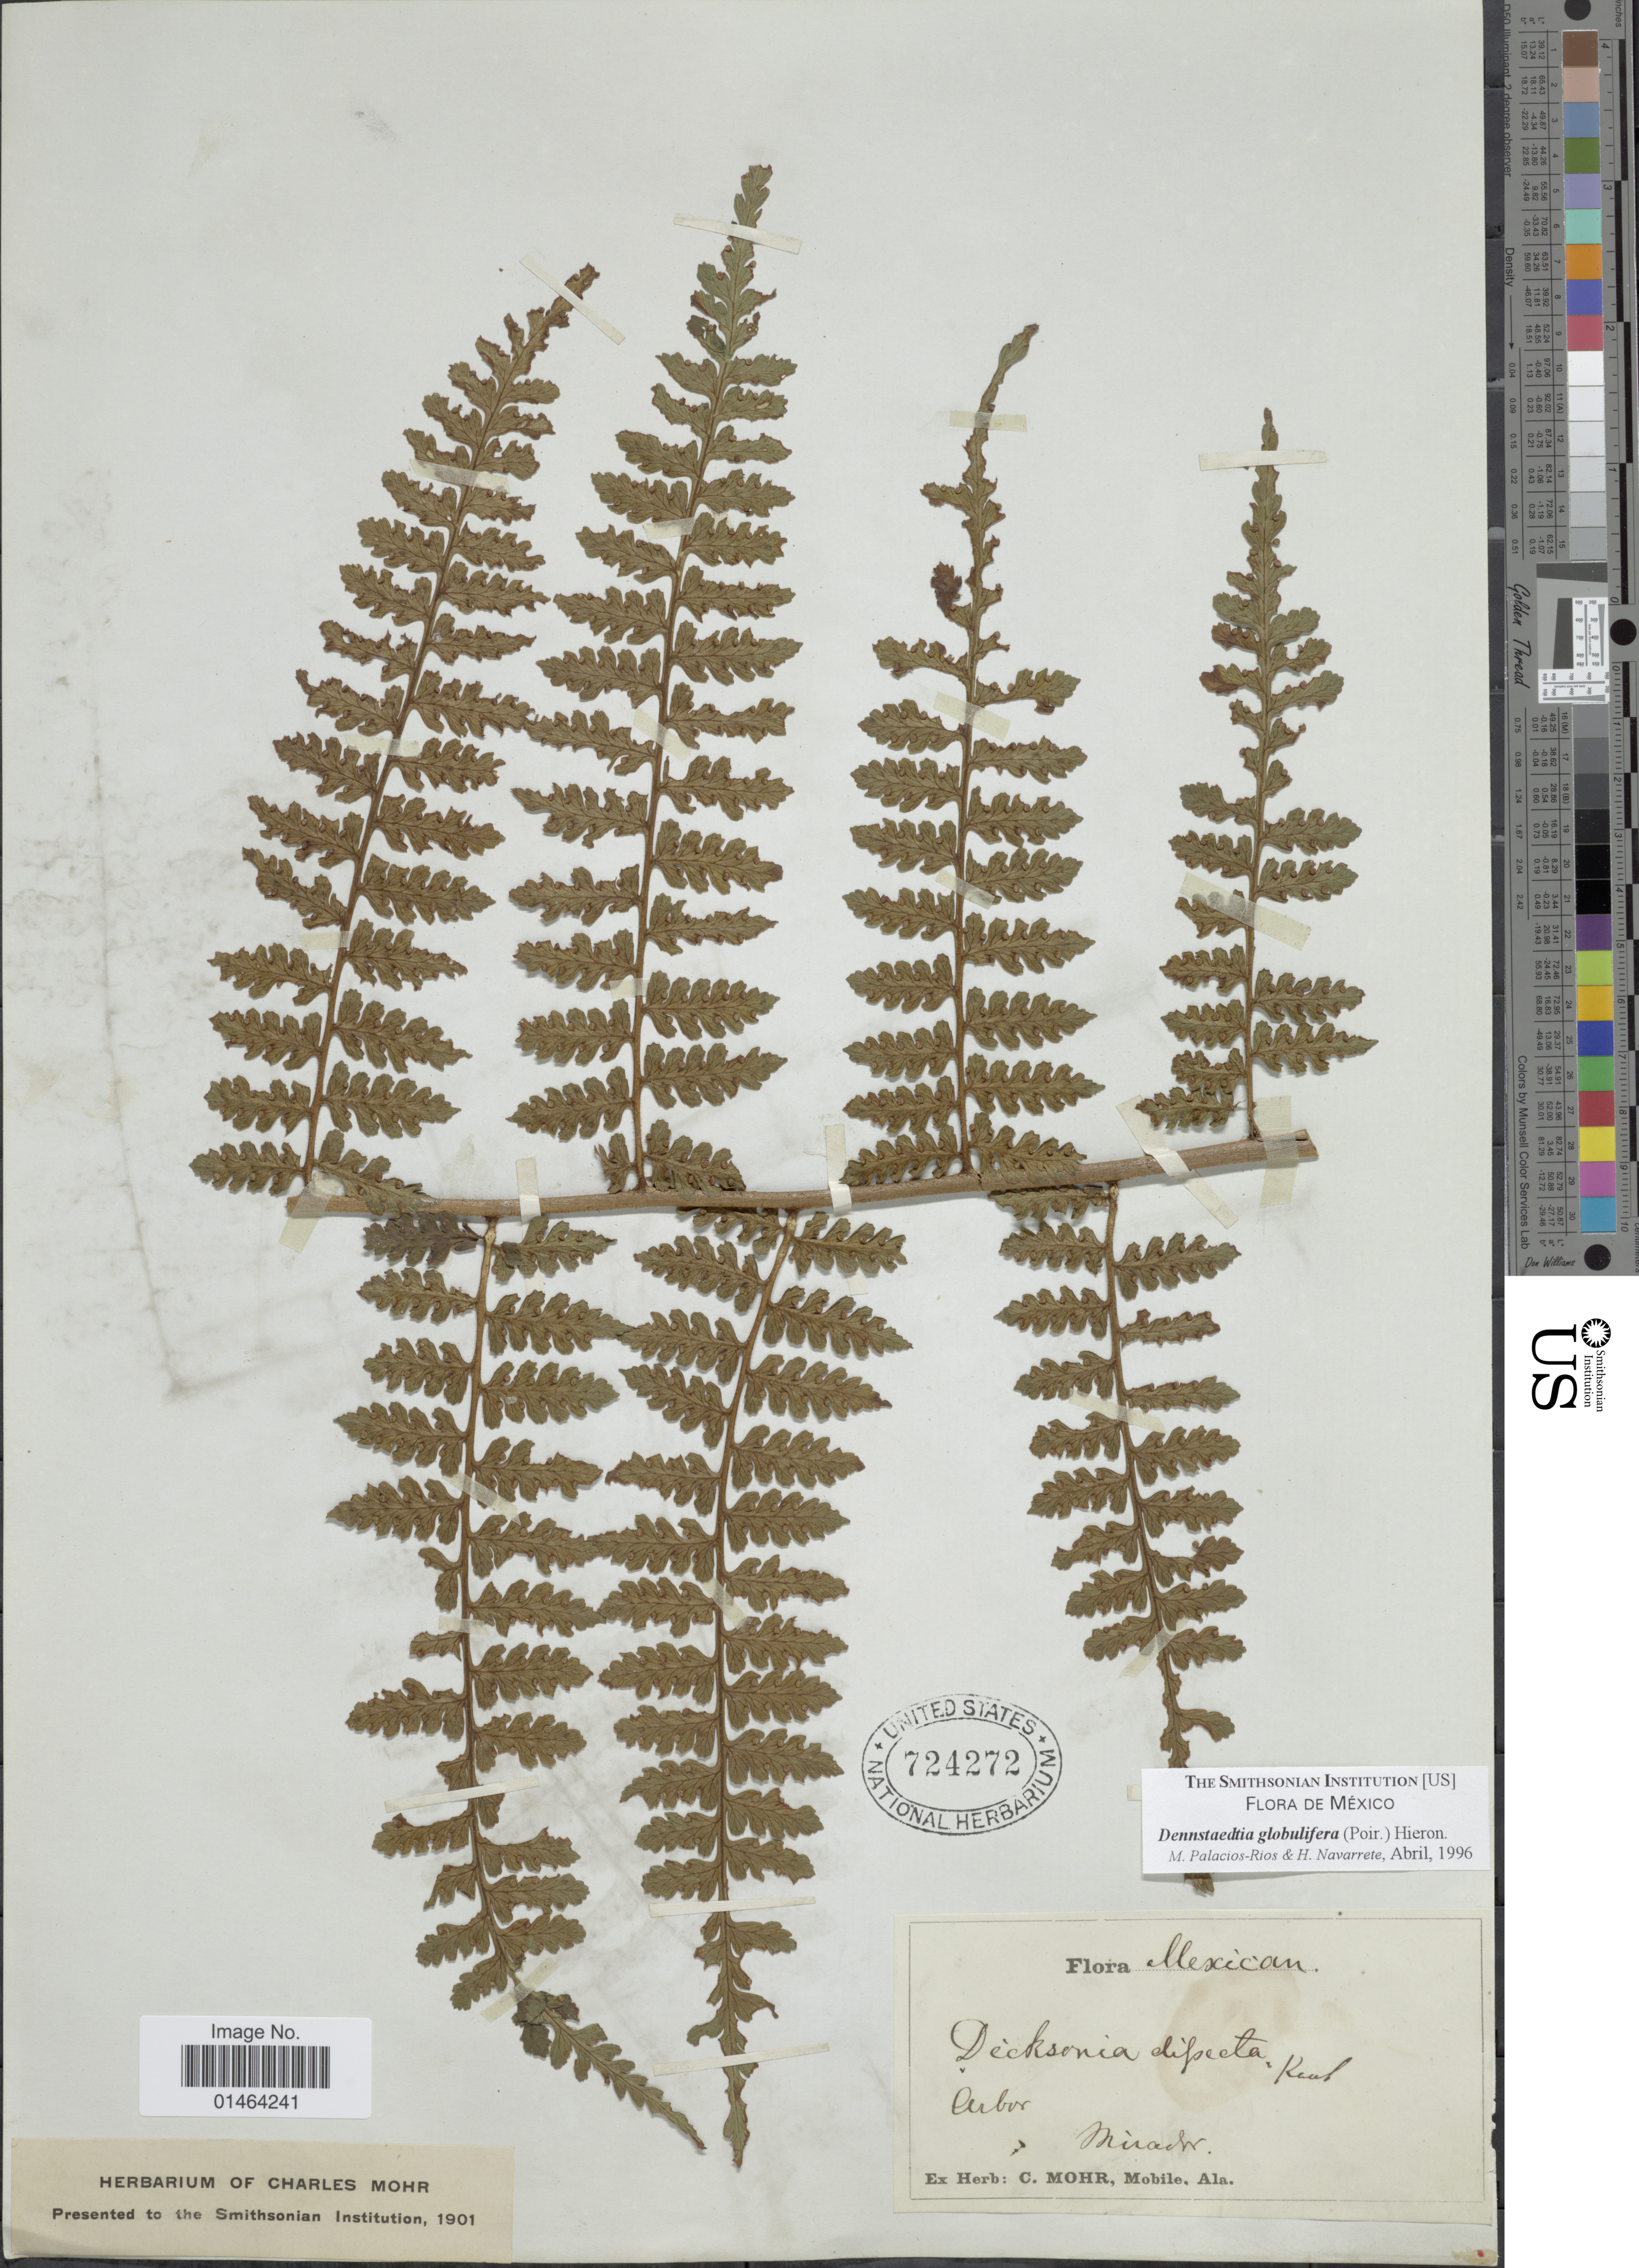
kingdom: Plantae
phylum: Tracheophyta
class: Polypodiopsida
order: Polypodiales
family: Dennstaedtiaceae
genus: Dennstaedtia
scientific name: Dennstaedtia globulifera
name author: (Poir.) Hieron.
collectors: ex herb. C. Mohr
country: Mexico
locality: Arbor, Mirador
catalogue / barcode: US 724272